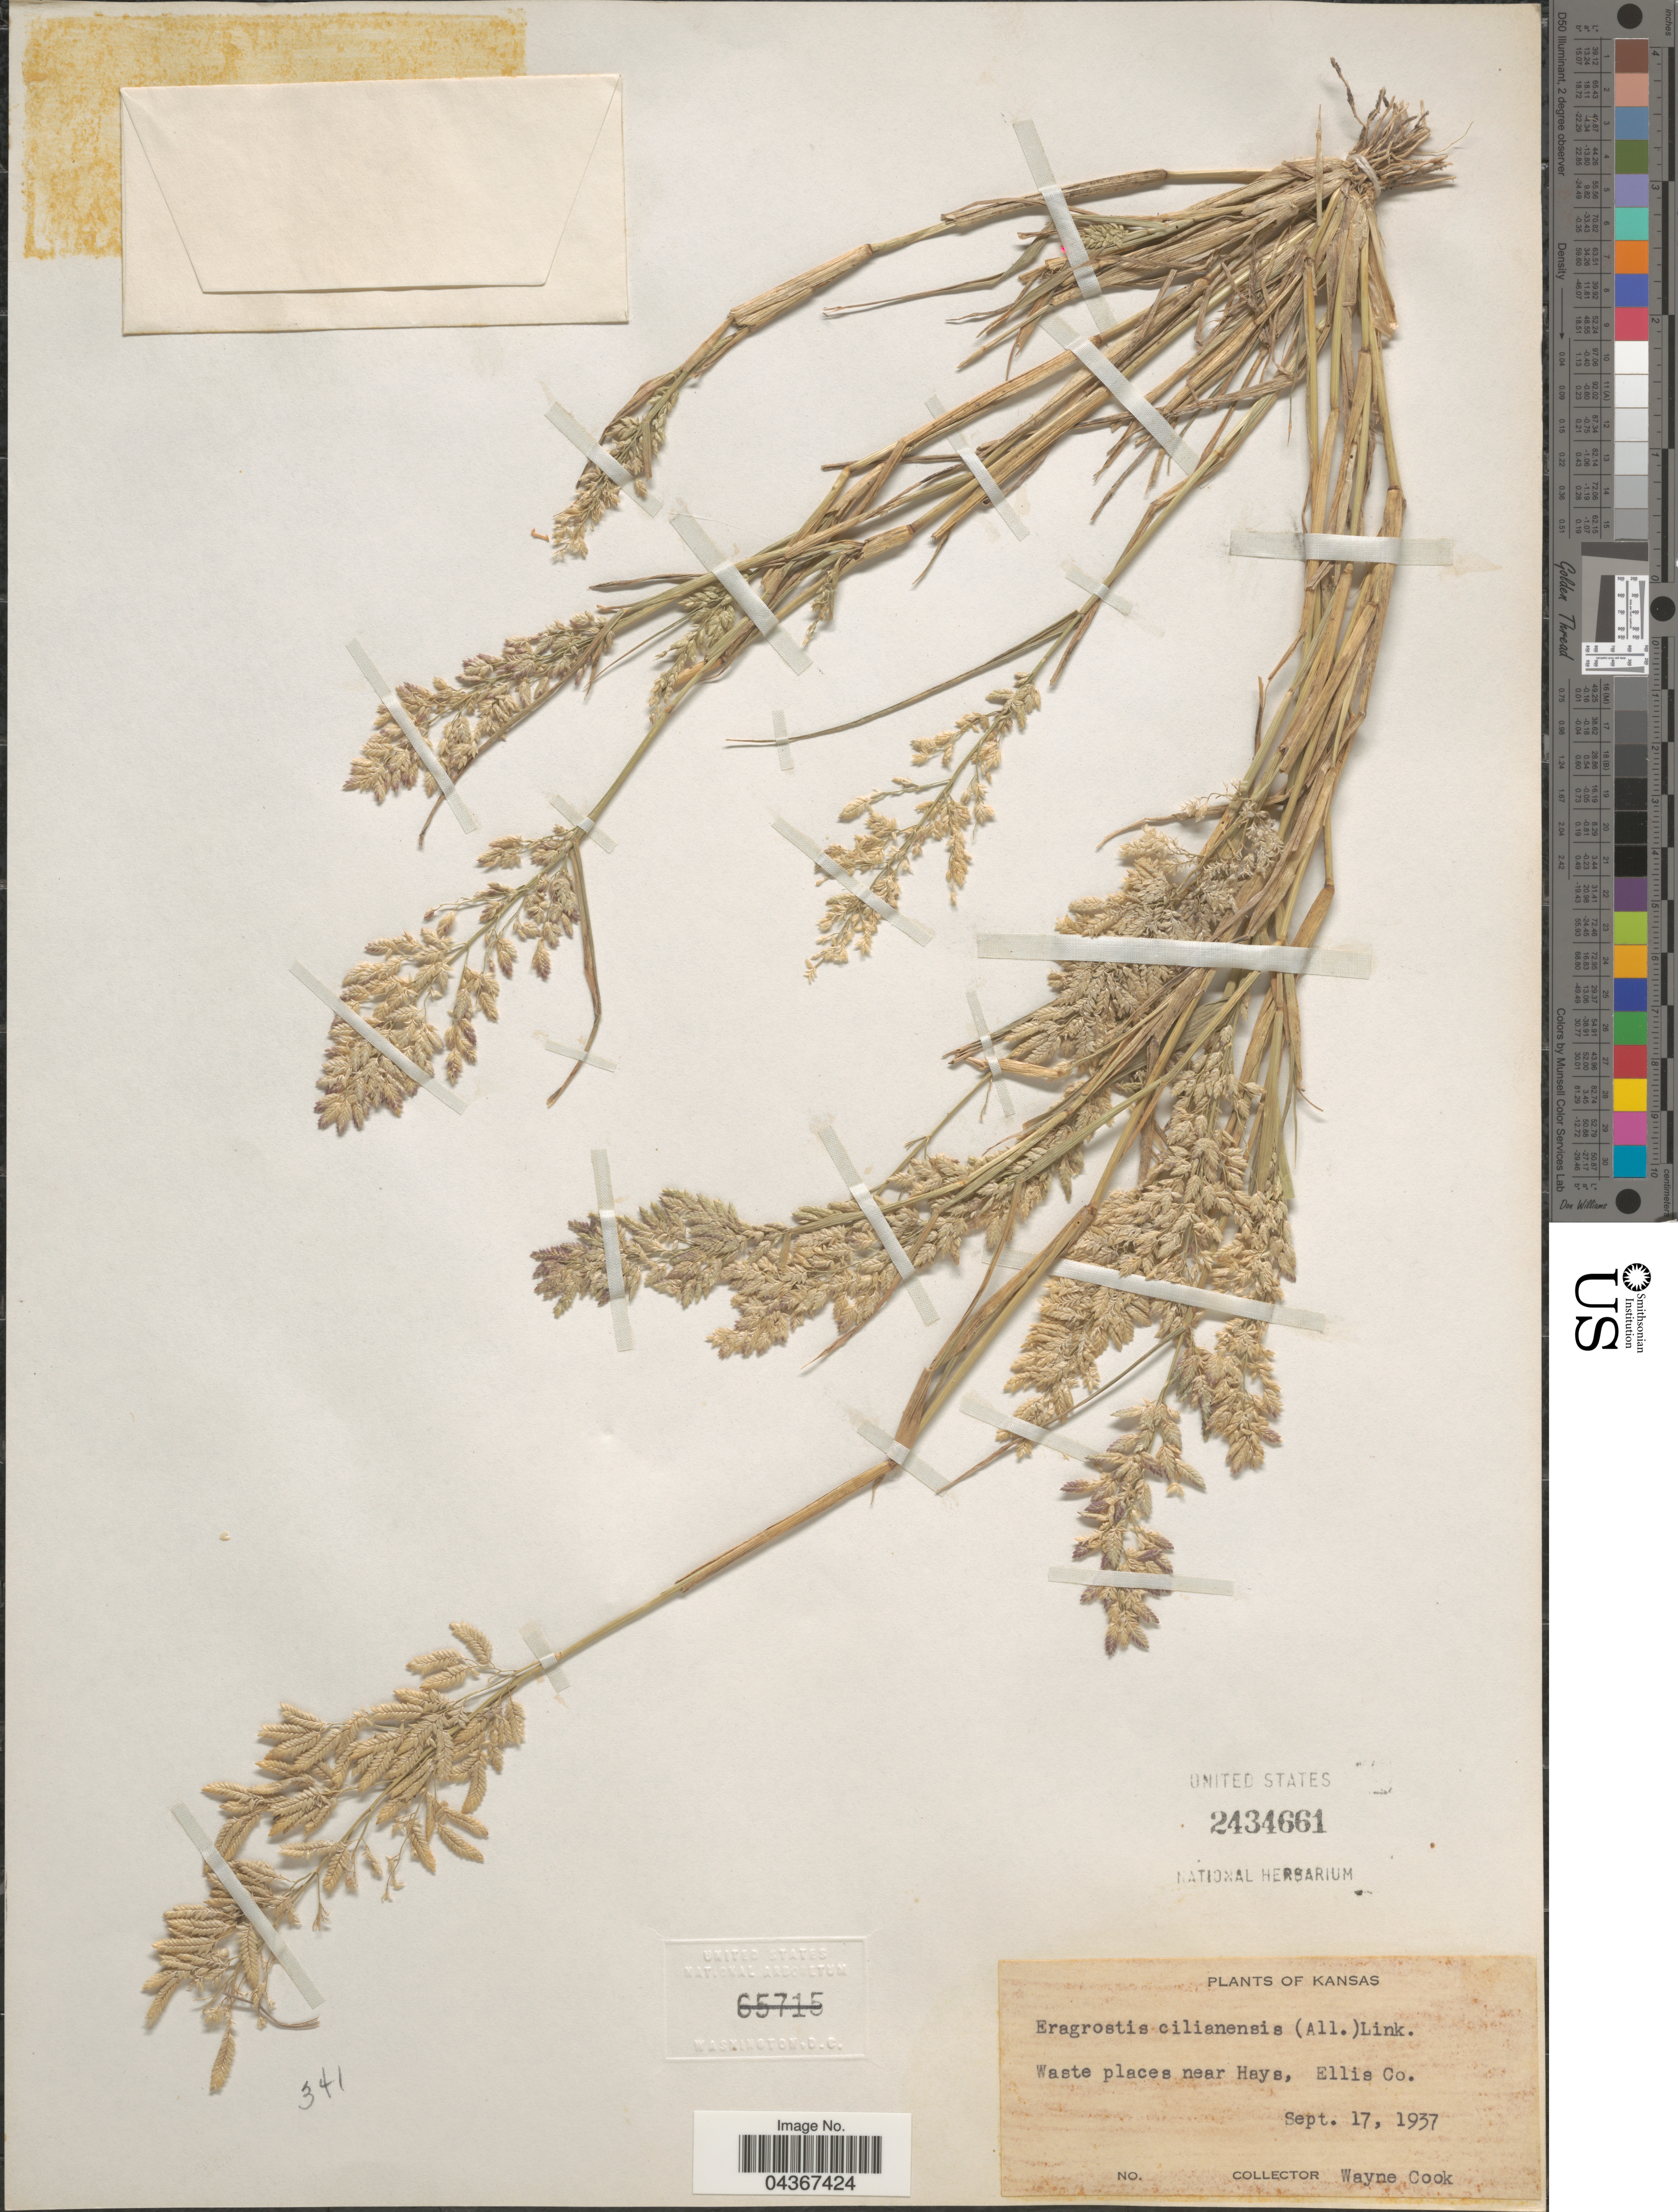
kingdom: Plantae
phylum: Tracheophyta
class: Liliopsida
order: Poales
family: Poaceae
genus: Eragrostis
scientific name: Eragrostis cilianensis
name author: (Bellardi) Vignolo ex Janch.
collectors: W. J. Cook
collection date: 1937-09-17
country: United States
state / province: Kansas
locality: Waste places near Hays, Ellis Co.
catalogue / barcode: US 2434661